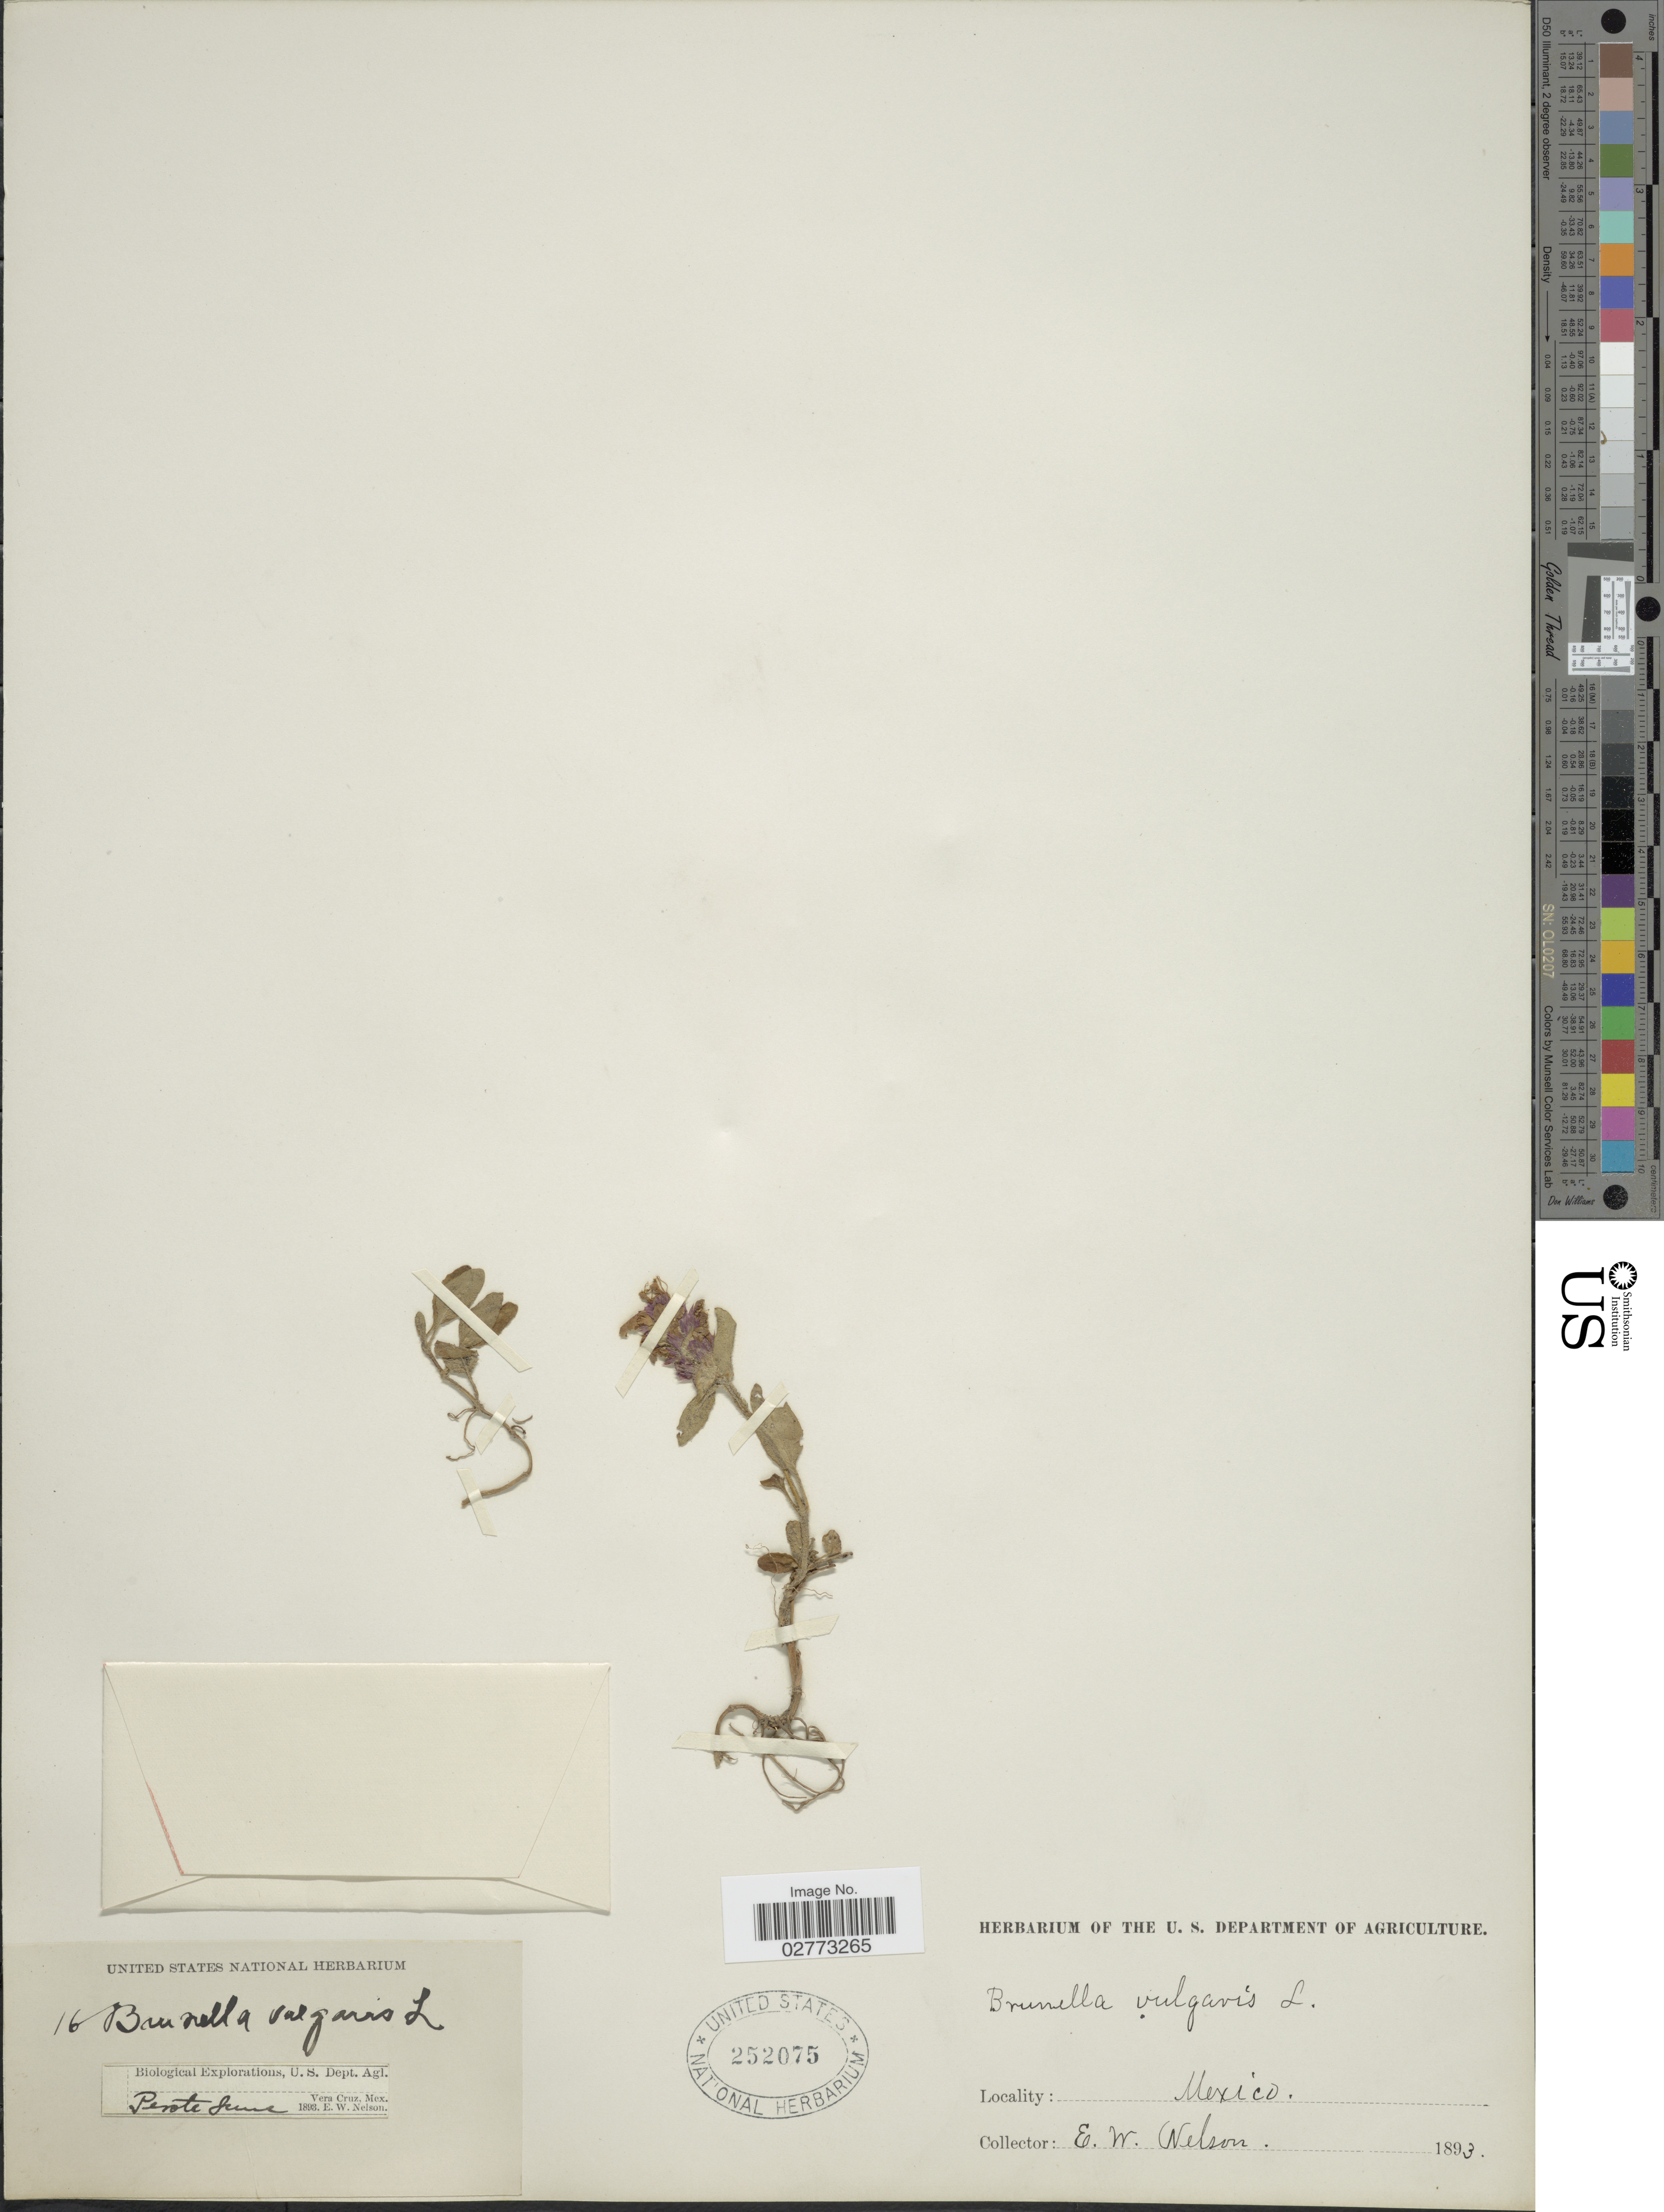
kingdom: Plantae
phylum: Tracheophyta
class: Magnoliopsida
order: Lamiales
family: Lamiaceae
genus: Prunella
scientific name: Prunella vulgaris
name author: L.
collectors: E. W. Nelson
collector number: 16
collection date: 1893-06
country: Mexico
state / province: Veracruz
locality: Vera Cruz, Mex., Perote.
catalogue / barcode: US 252075